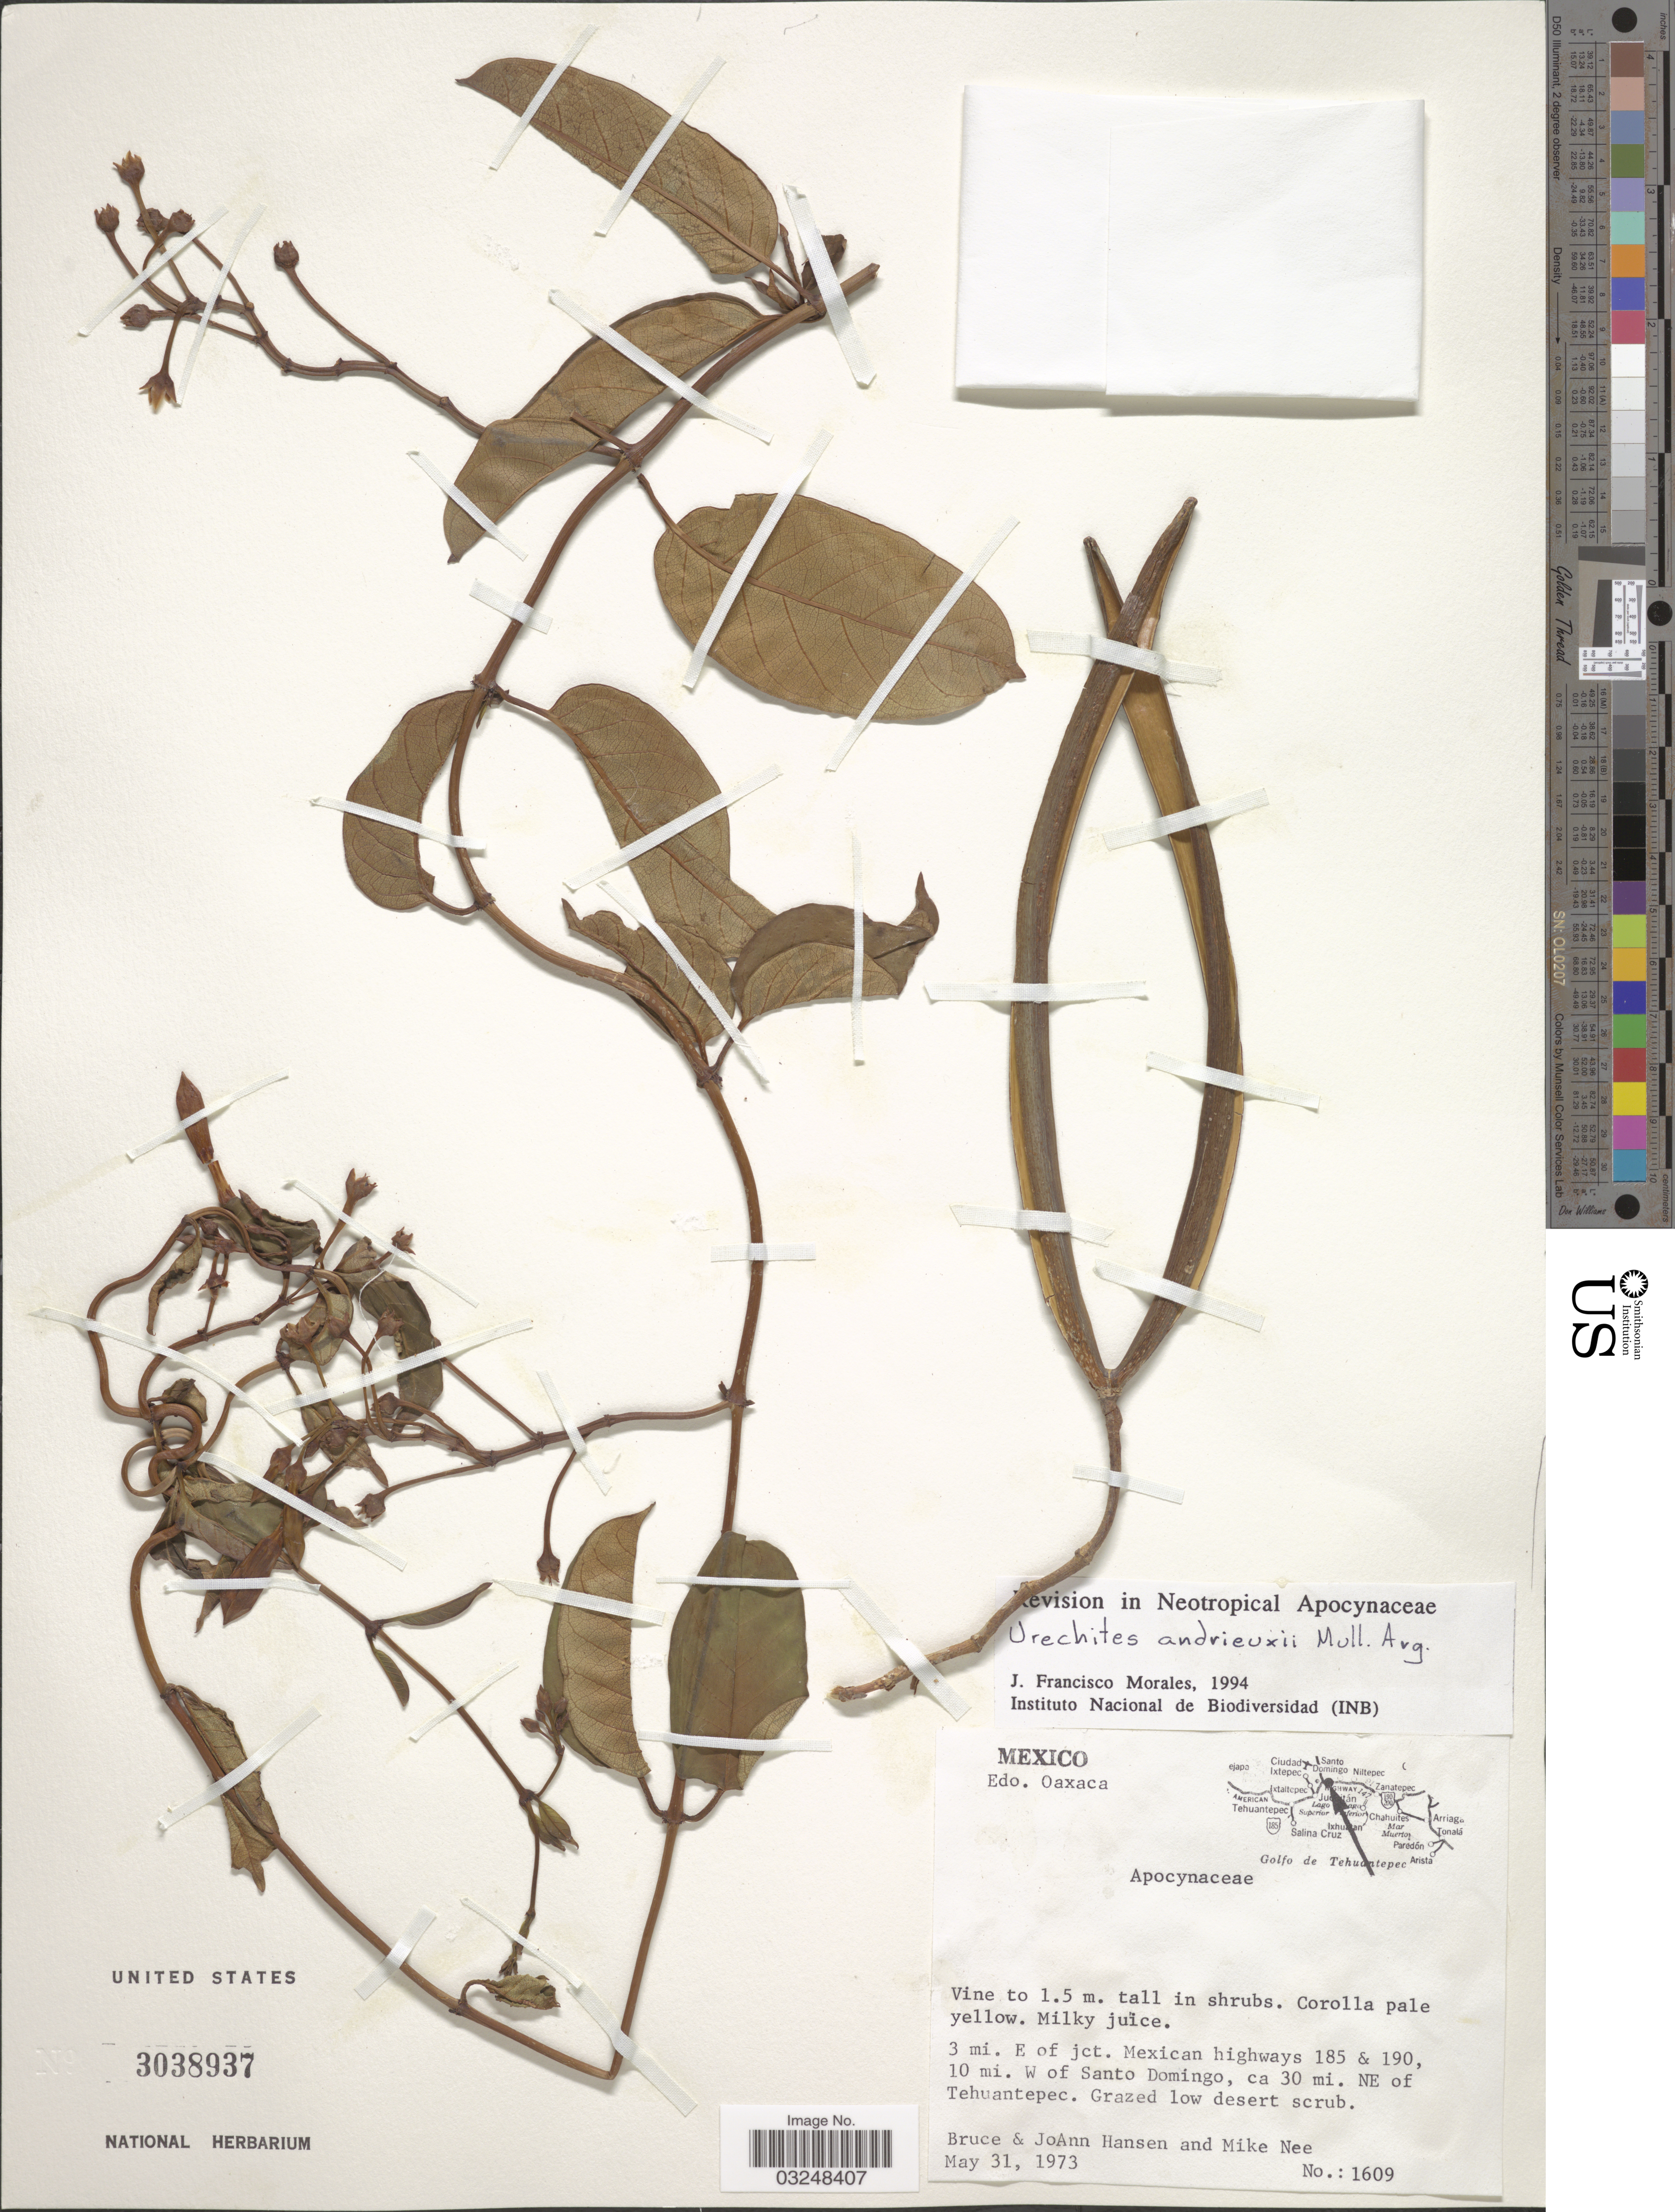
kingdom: Plantae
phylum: Tracheophyta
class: Magnoliopsida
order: Gentianales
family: Apocynaceae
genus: Urechites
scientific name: Urechites andrieuxii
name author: Müll. Arg.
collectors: B. Hansen, J. Hansen & M. Nee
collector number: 1609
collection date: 1973-05-31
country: Mexico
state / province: Oaxaca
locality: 3 mi. E of jct. Mexican highways 185 & 190, 10 mi. W of Santo Domingo, ca 30 mi. NE of Tehuantepec.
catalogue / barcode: US 3038937